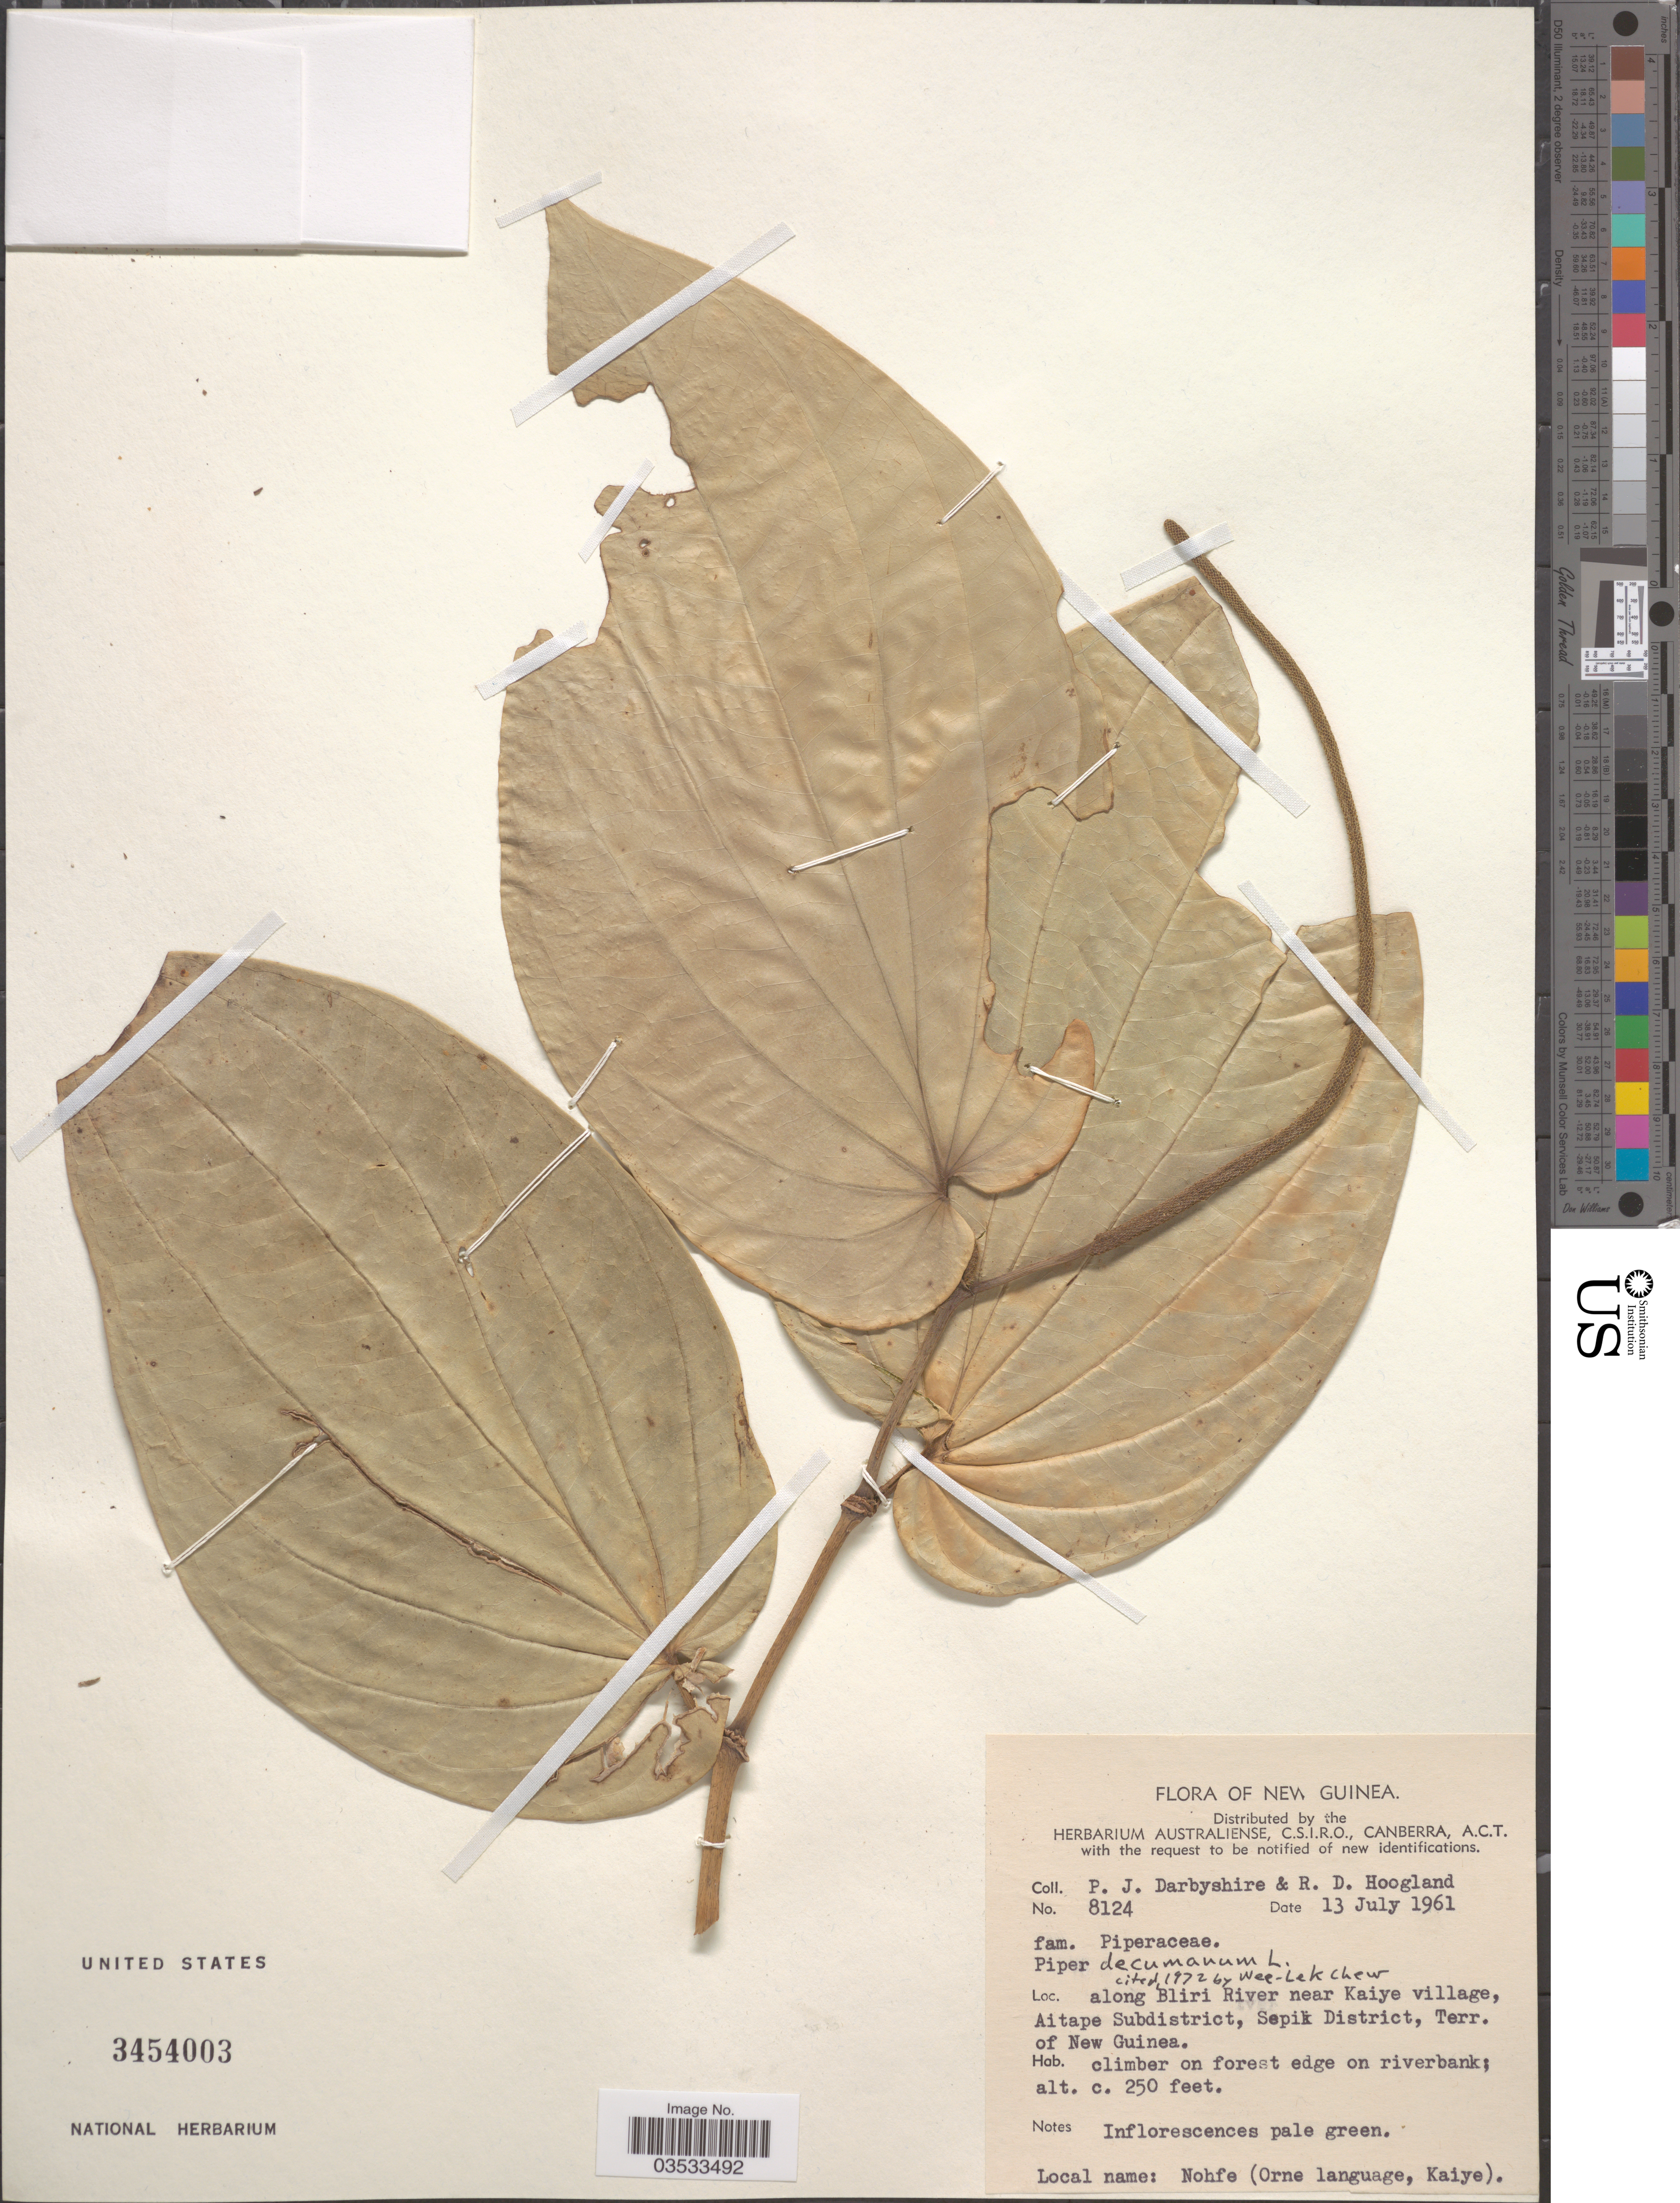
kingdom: Plantae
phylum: Tracheophyta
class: Magnoliopsida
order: Piperales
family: Piperaceae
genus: Piper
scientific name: Piper decumanum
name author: (Rumph.) L.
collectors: P. Darbyshire & R. D. Hoogland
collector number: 8124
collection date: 1961-07-13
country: Papua New Guinea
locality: Along Bliri River near Kaiye village, Aitape Subdistrict, Sepik District, Terr. of New Guinea.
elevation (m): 76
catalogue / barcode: US 3454003